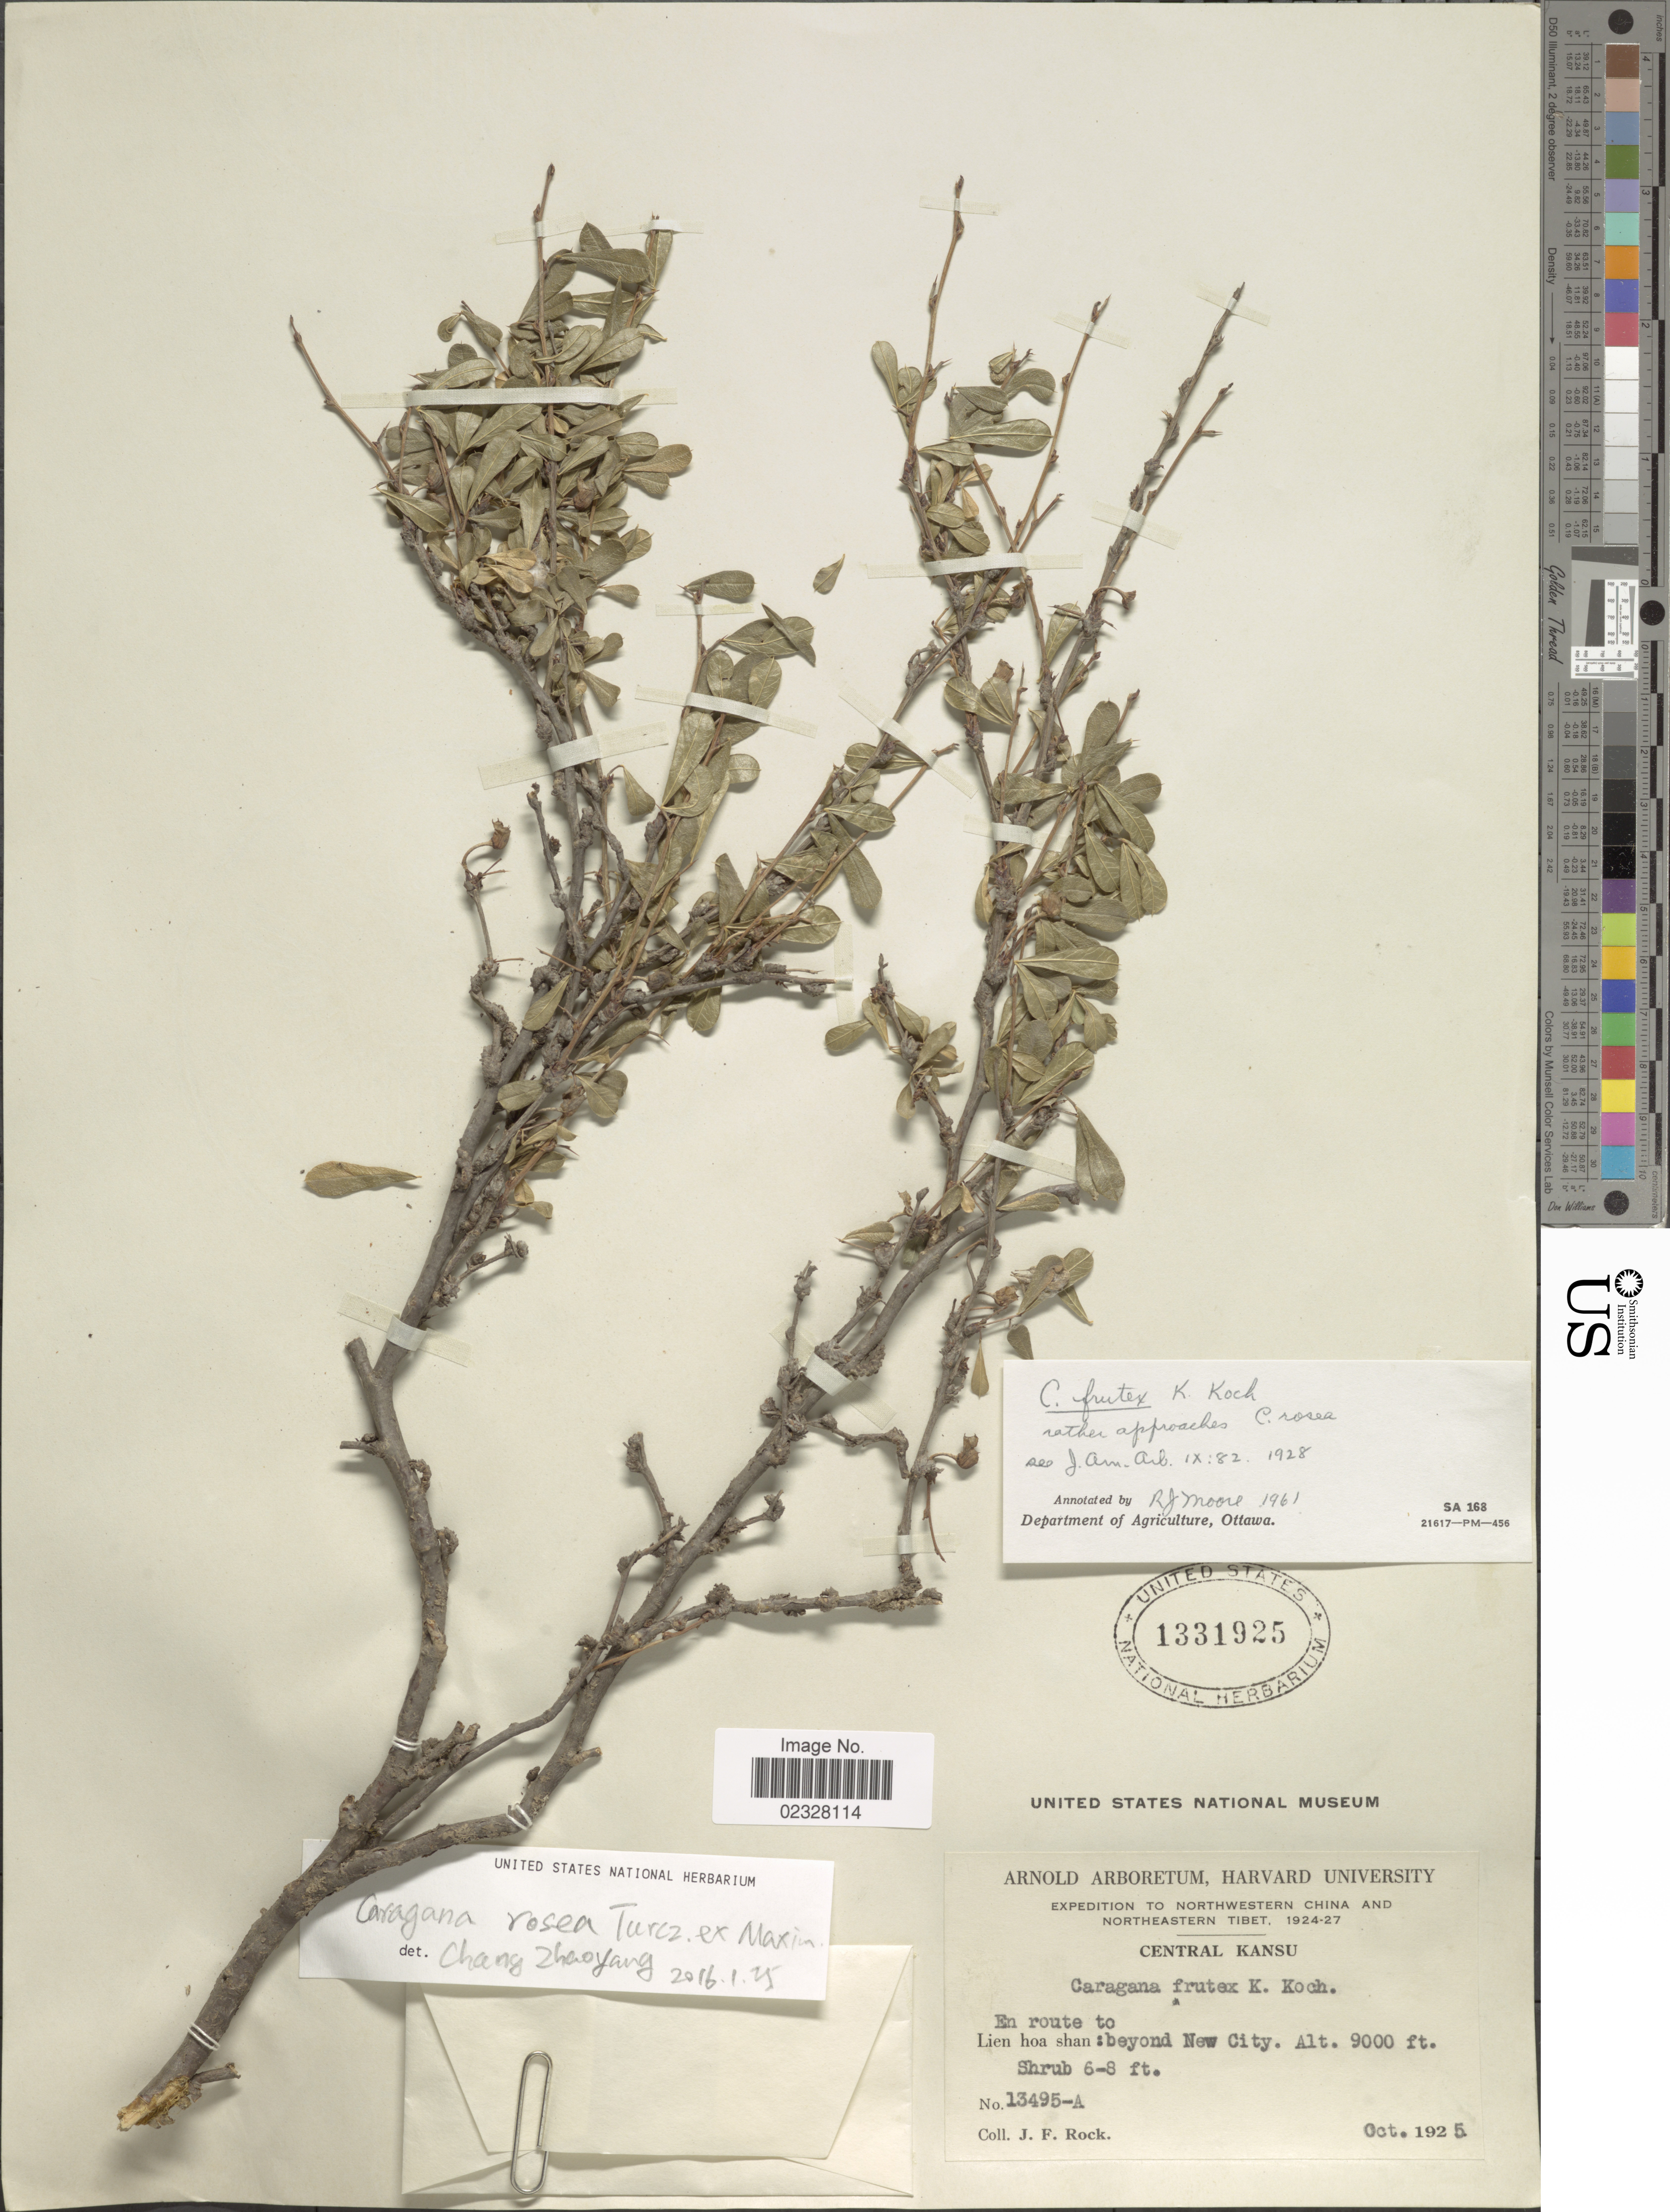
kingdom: Plantae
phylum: Tracheophyta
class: Magnoliopsida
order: Fabales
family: Fabaceae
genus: Caragana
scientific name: Caragana frutex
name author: (L.) K. Koch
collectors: J. Rock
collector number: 13495-A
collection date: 1925-10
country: China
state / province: Gansu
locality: Northwestern China. Central Kansu. Lien hoa shan: en route to beyond New City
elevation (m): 2743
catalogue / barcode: US 1331925